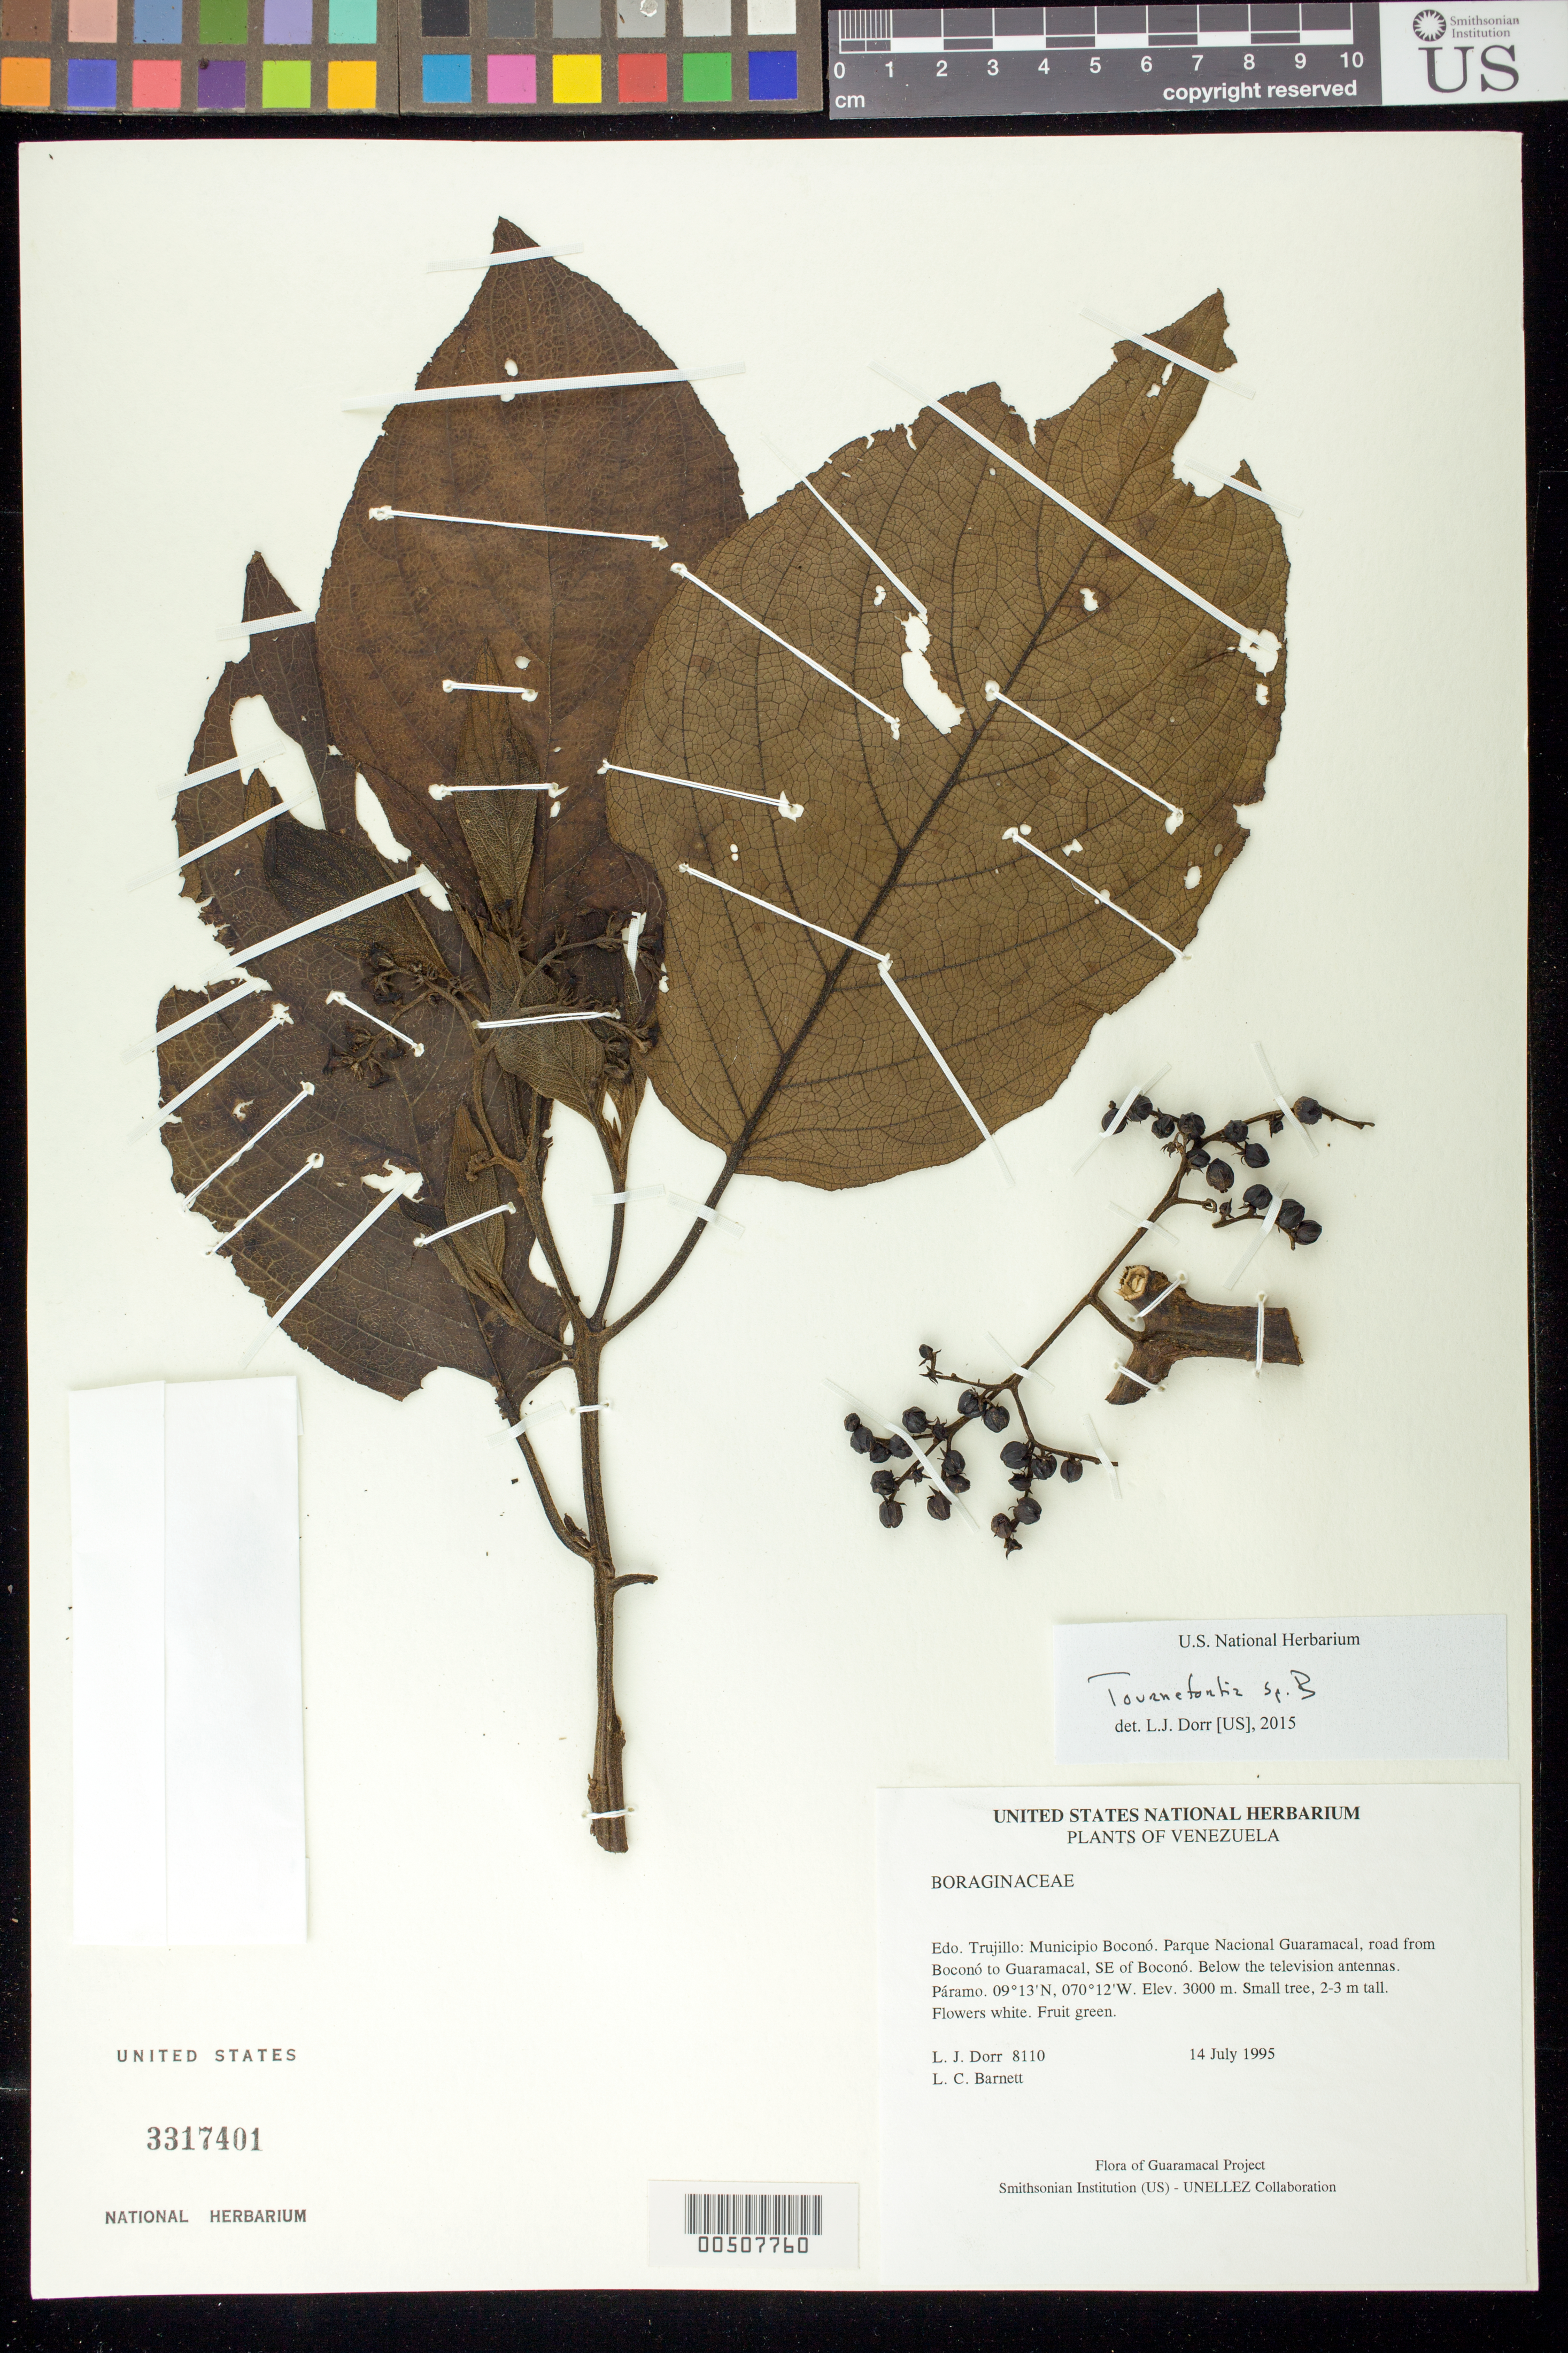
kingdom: Plantae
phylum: Tracheophyta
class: Magnoliopsida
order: Boraginales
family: Heliotropiaceae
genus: Tournefortia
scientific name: Tournefortia sp.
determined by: Dorr, L. J., (BOT), Smithsonian Institution - National Museum of Natural History (UNITED STATES)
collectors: L. J. Dorr & L. C. Barnett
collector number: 8110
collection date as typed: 14 Jul 1995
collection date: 1995-07-14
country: Venezuela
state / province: Trujillo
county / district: Boconó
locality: Parque Nacional Guaramacal, road from Boconó to Guaramacal, SE of Boconó. Below the television antennas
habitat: paramo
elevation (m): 3000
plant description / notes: MO, NY, PORT, US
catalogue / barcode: US 3317401